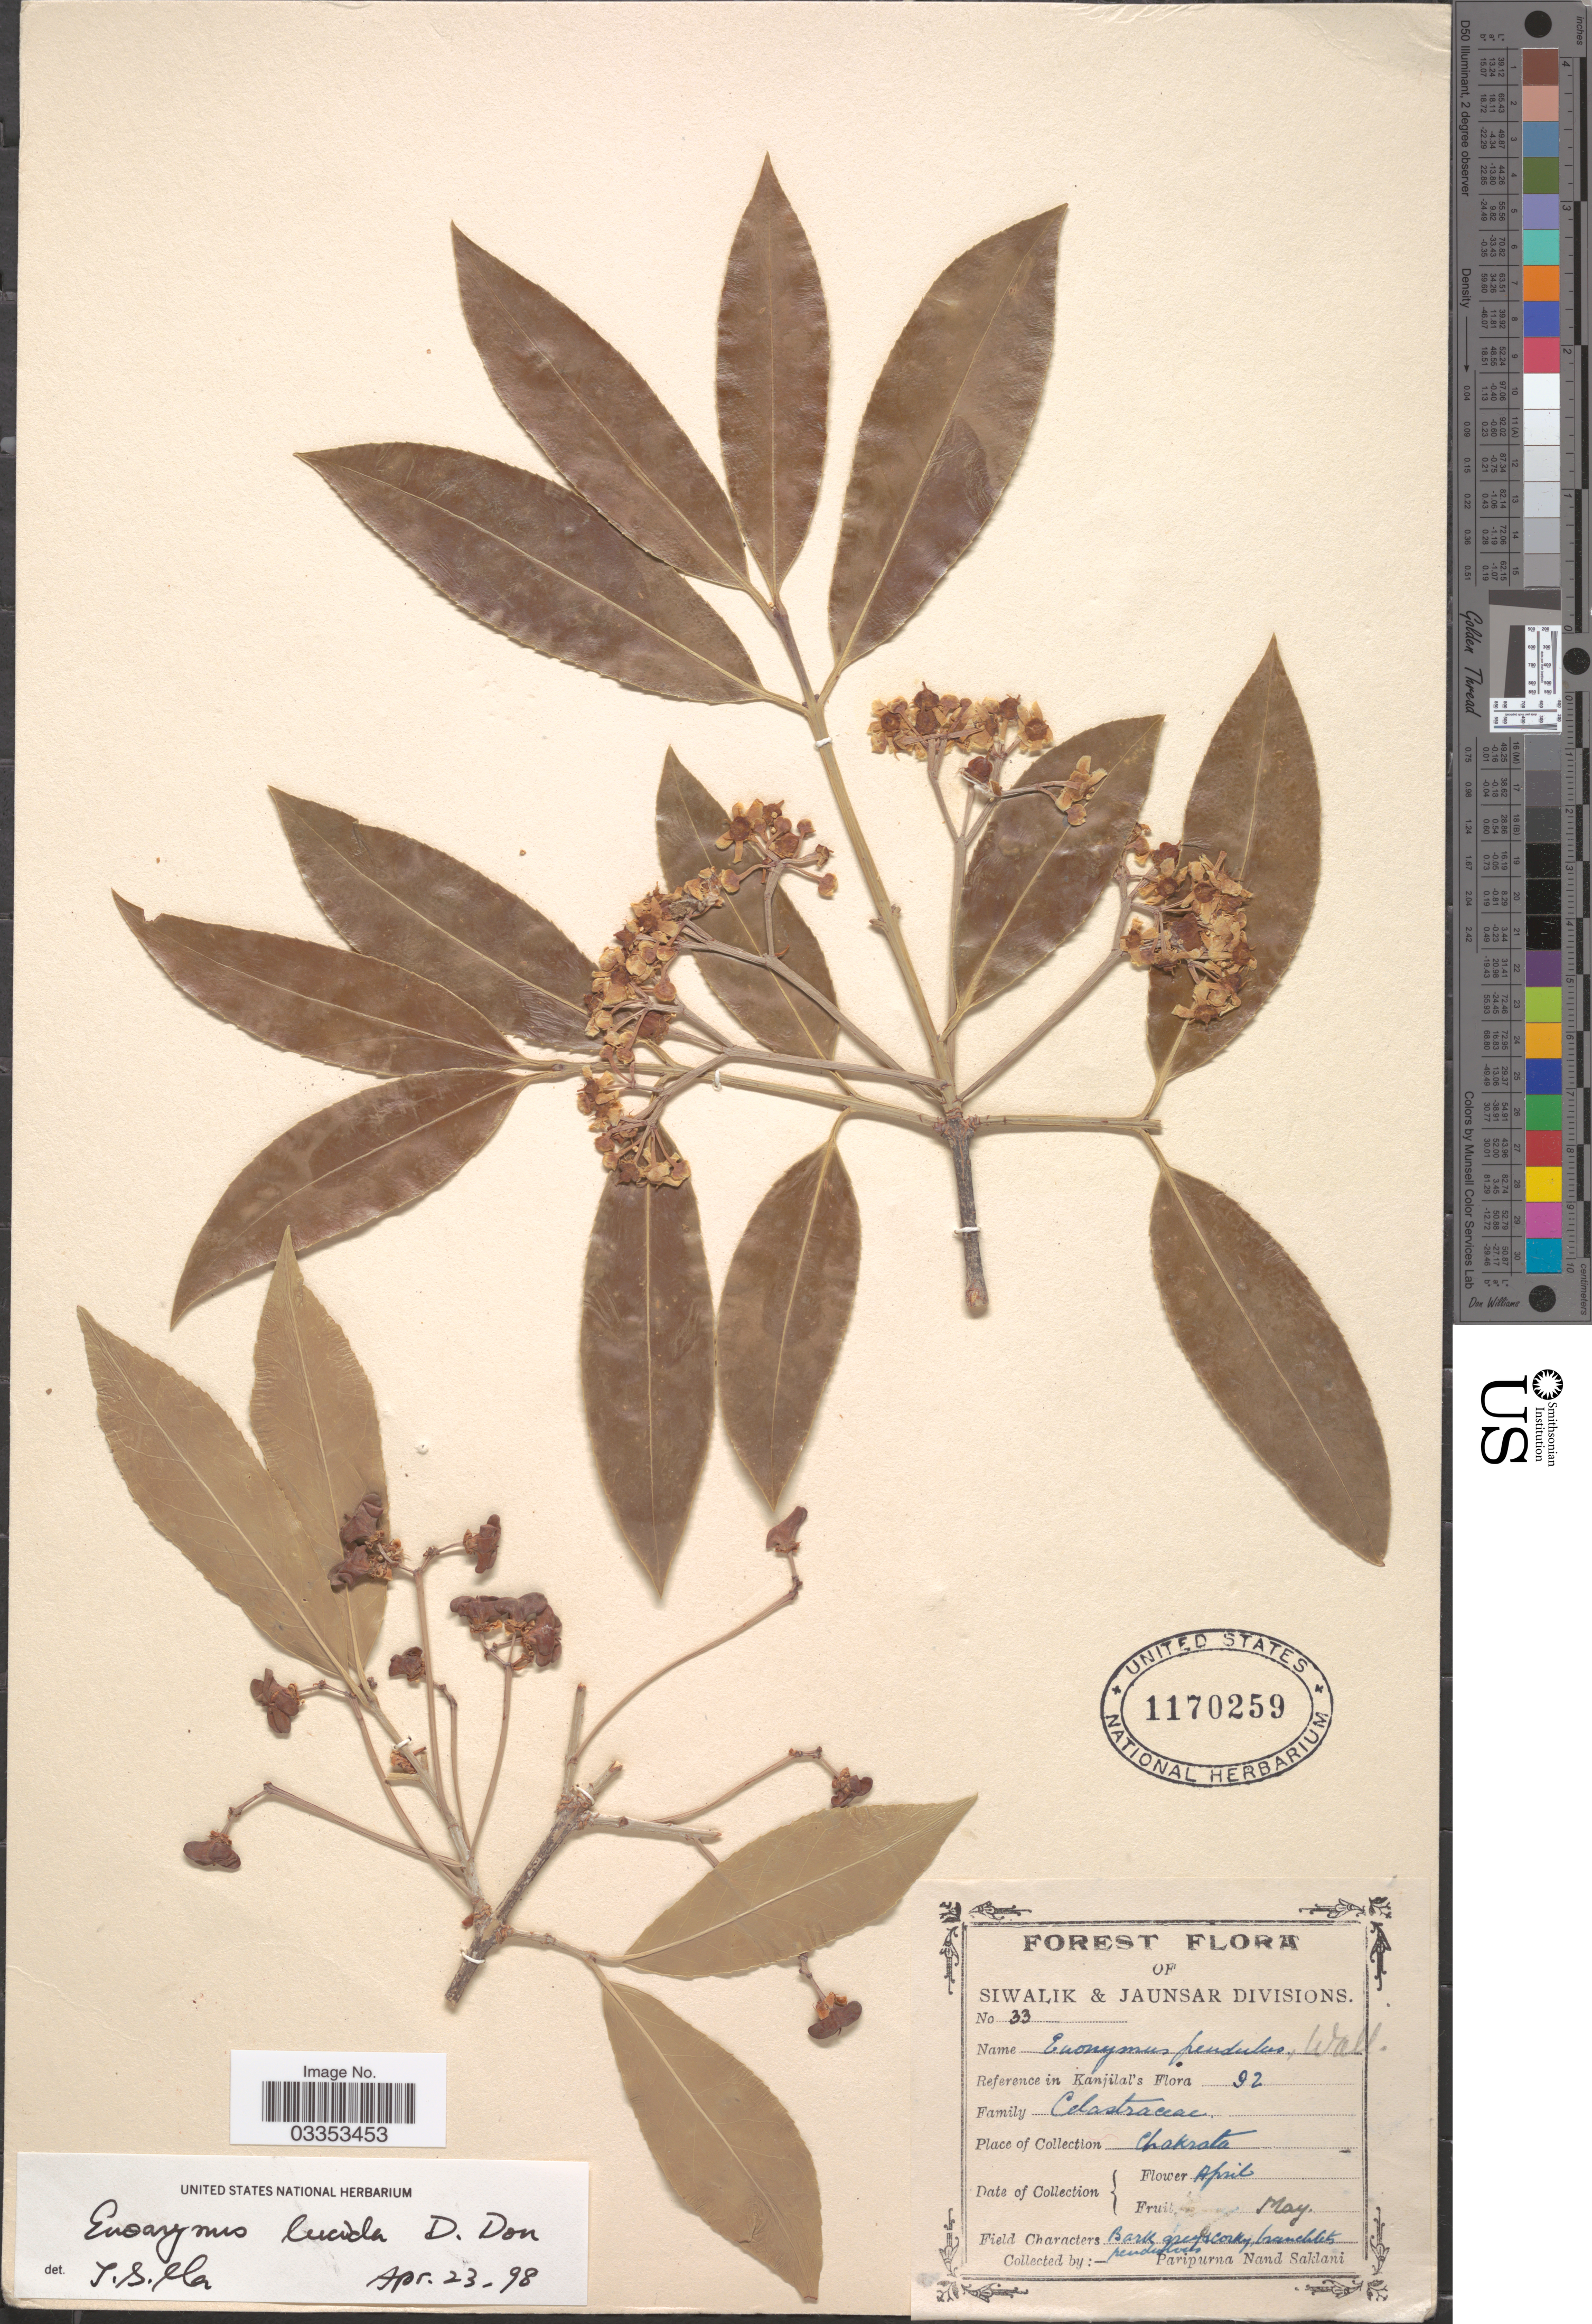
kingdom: Plantae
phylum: Tracheophyta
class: Magnoliopsida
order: Celastrales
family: Celastraceae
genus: Euonymus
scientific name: Euonymus lucidus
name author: D. Don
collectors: P. Saklani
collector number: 33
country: India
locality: Siwalik & Jaunsar Divisions. Chakrata.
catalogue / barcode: US 1170259